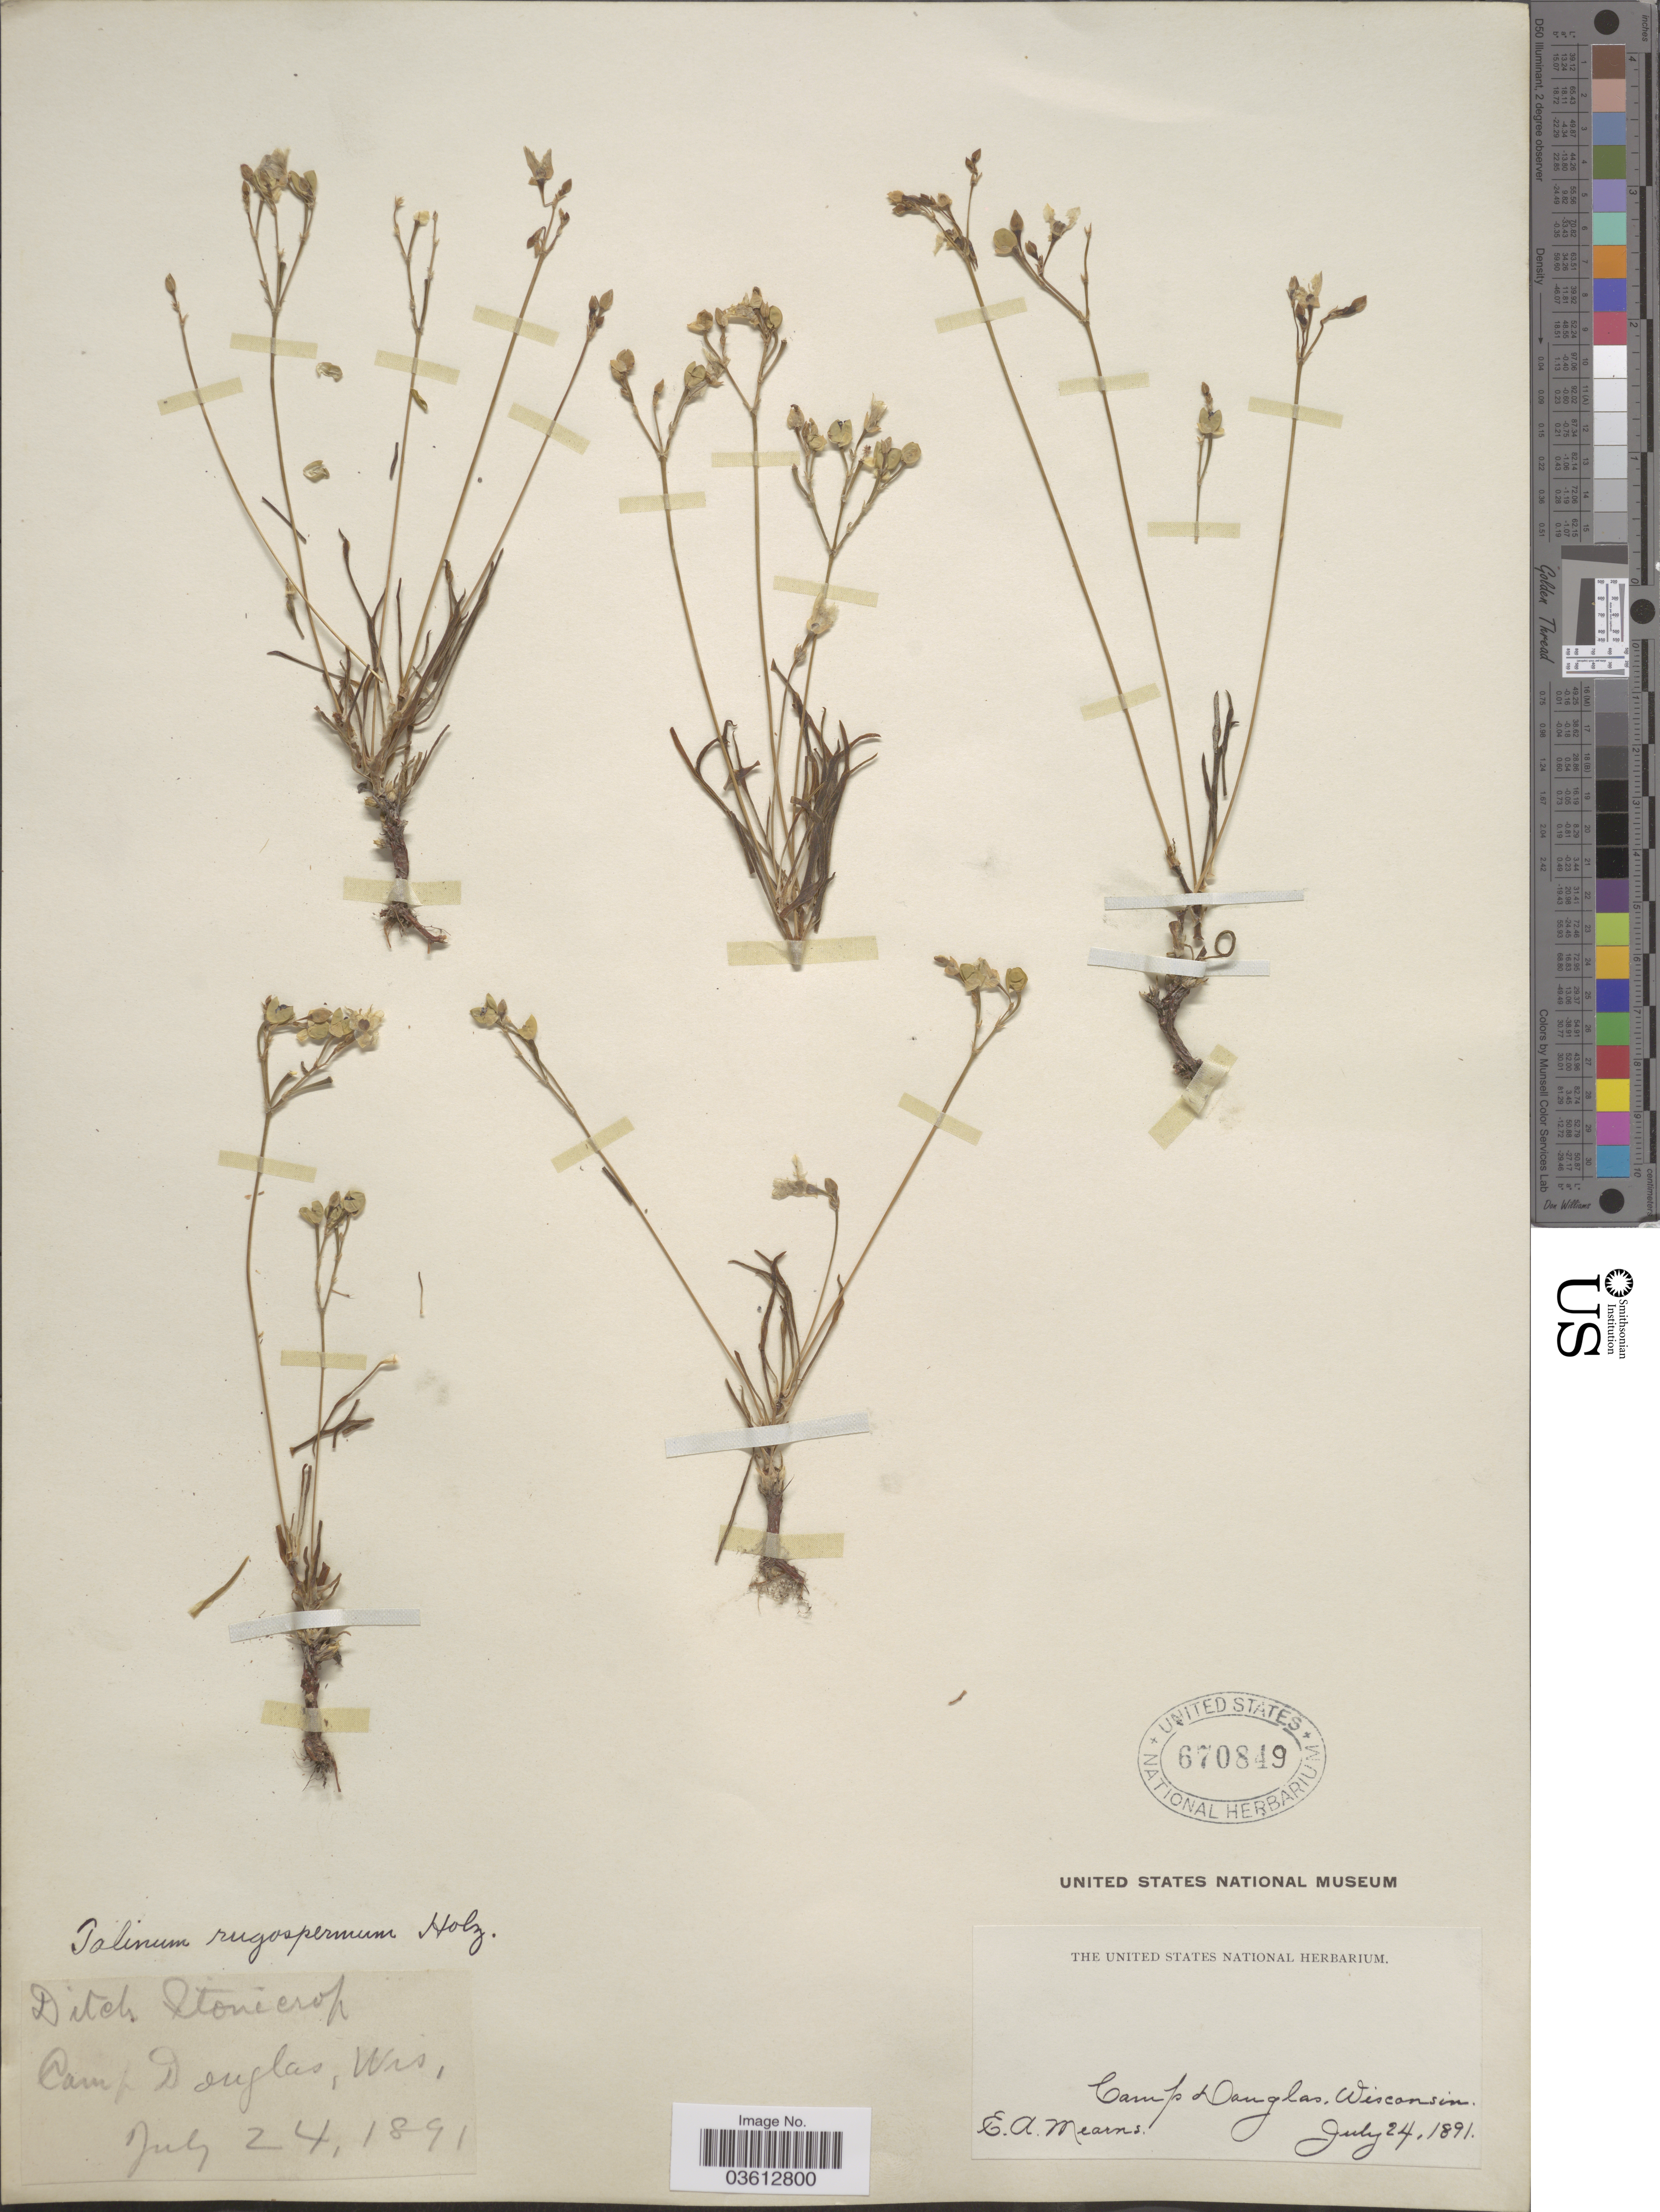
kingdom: Plantae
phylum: Tracheophyta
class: Magnoliopsida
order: Caryophyllales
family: Talinaceae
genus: Talinum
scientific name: Talinum rugospermum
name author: Holz.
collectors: E. A. Mearns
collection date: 1891-07-24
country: United States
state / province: Wisconsin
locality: Camp Douglas.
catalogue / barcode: US 670849